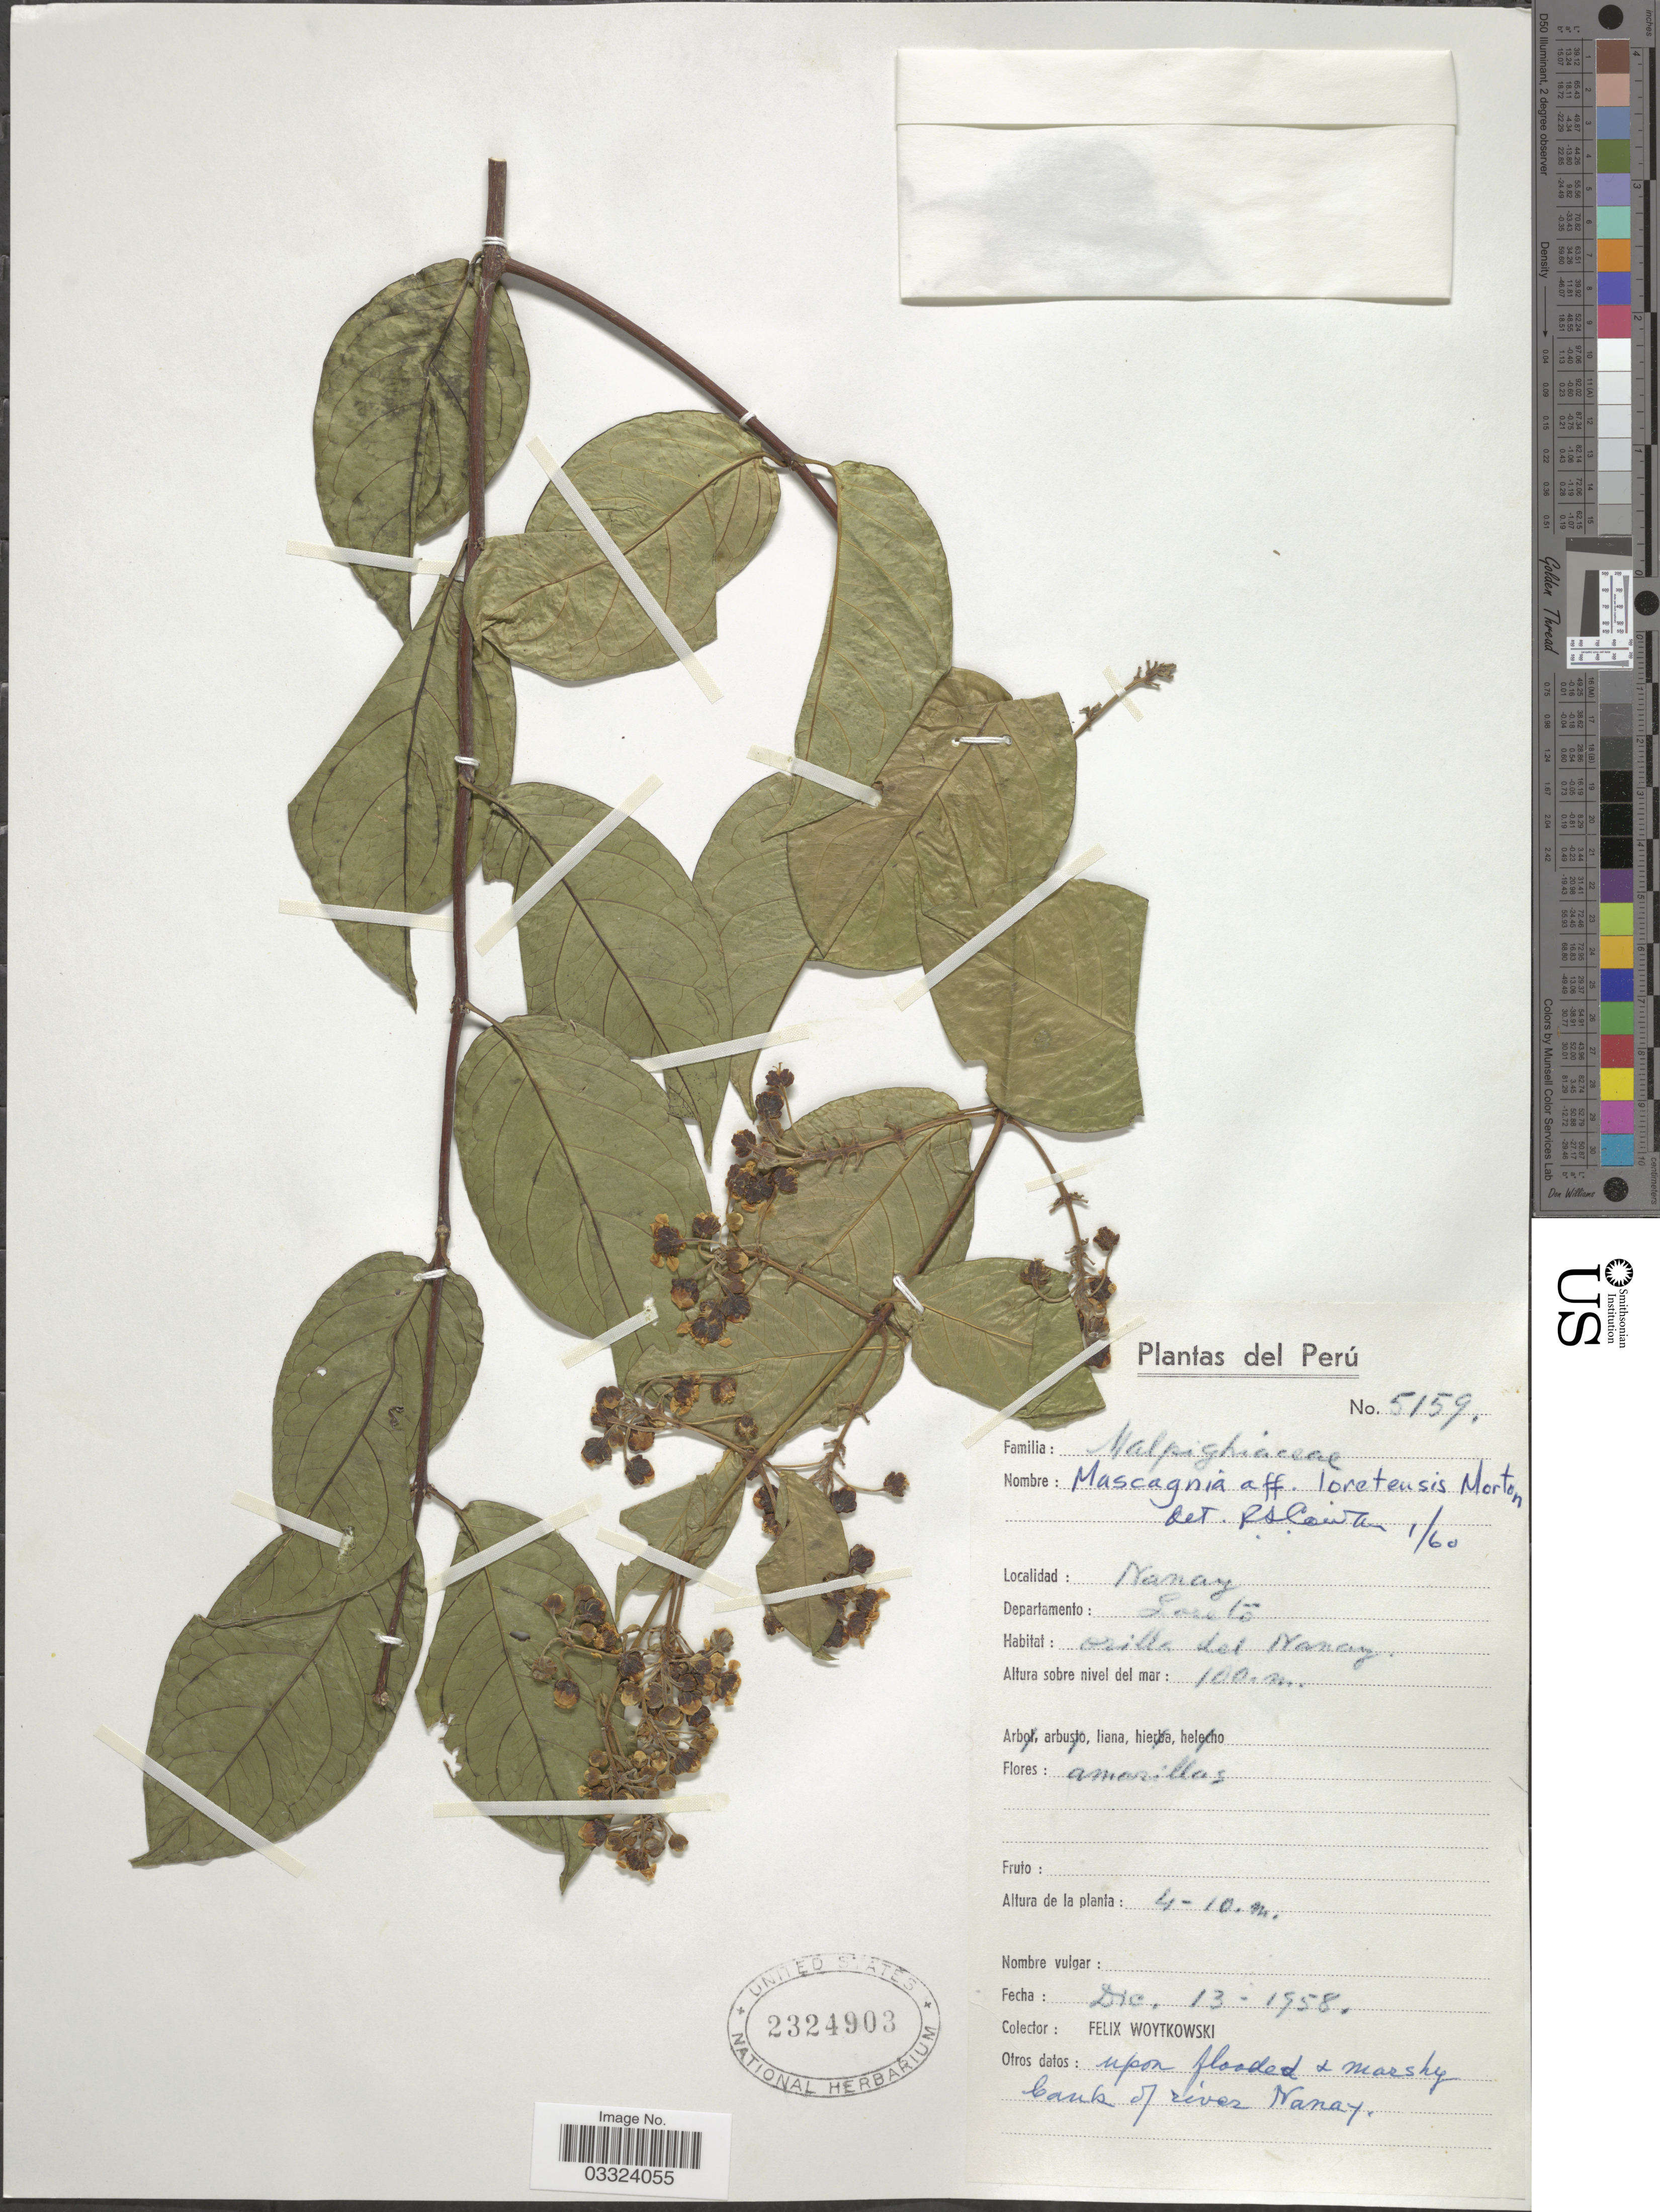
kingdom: Plantae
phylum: Tracheophyta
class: Magnoliopsida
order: Malpighiales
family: Malpighiaceae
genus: Mascagnia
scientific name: Mascagnia loretensis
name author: C.V. Morton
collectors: F. Woytkowski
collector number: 5159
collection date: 1958-12-13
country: Peru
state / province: Loreto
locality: Nanay, Departamento: Loreto, orilla del Nanay.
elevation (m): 100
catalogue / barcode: US 2324903